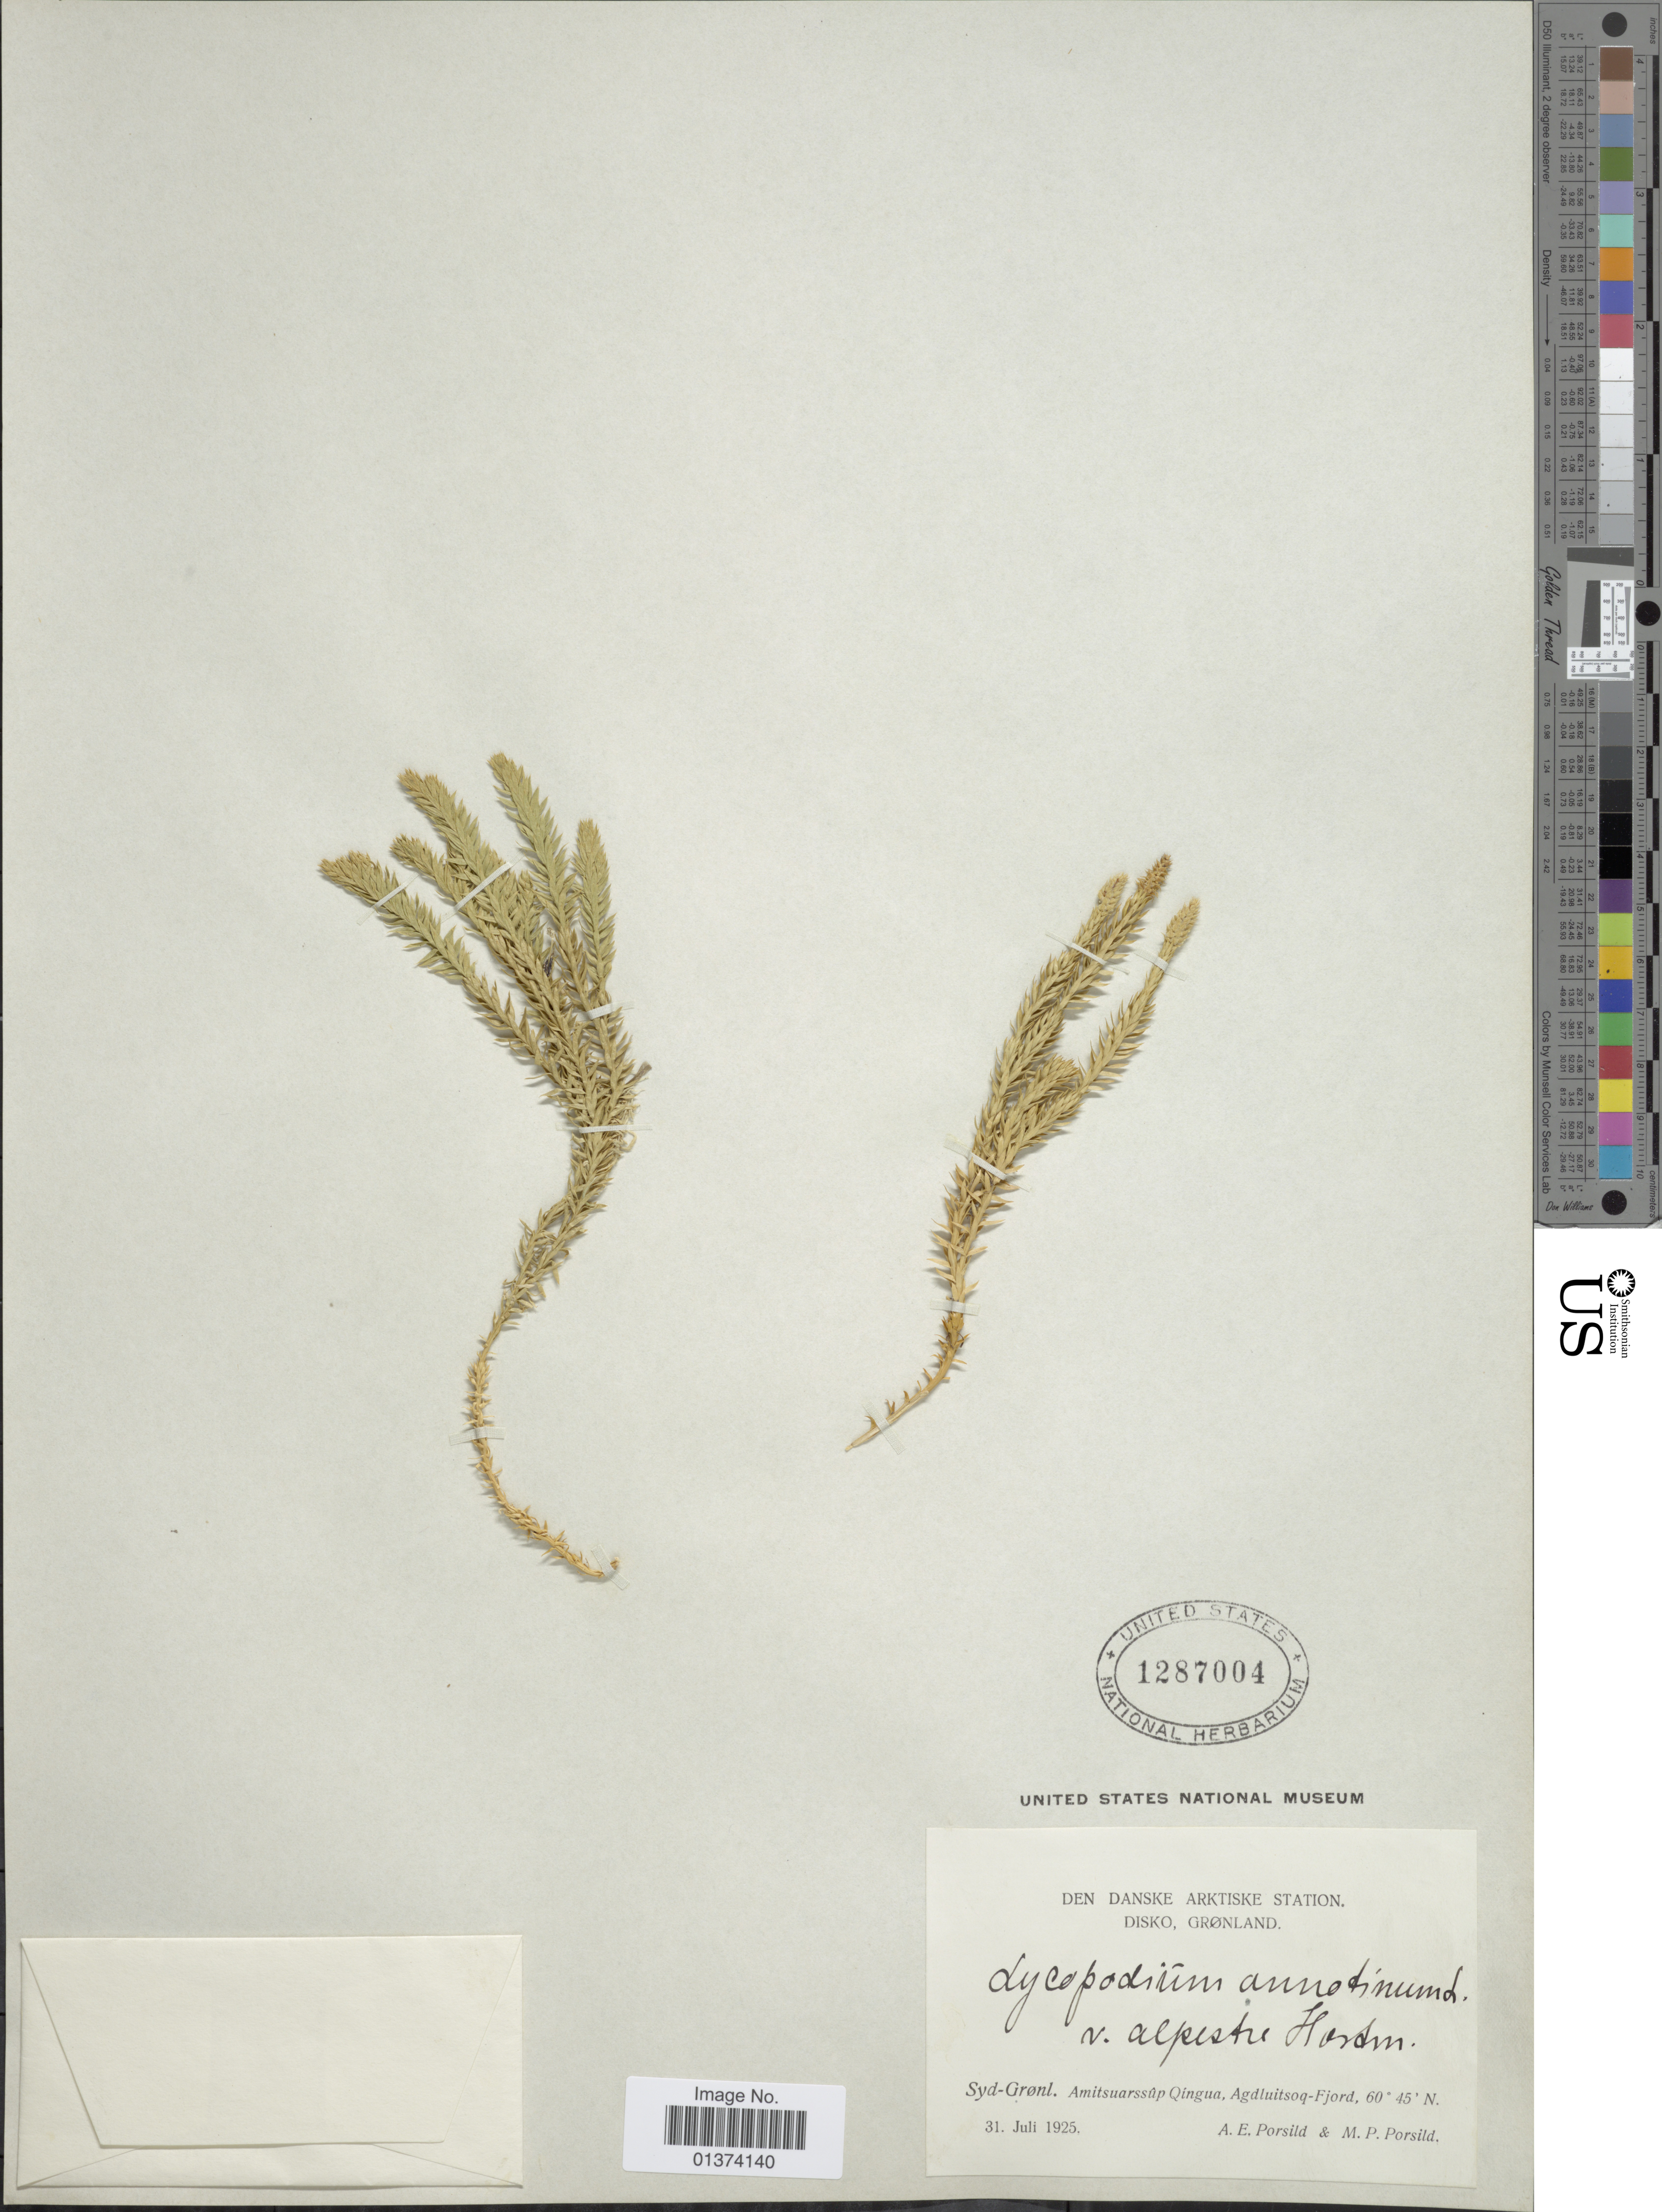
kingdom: Plantae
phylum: Tracheophyta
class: Lycopodiopsida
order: Lycopodiales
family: Lycopodiaceae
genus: Spinulum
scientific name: Spinulum annotinum subsp. annotinum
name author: (L.) A. Haines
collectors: A. E. Porsild & M. P. Porsild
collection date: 1925-07-31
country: Greenland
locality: Syd-Grønl. Amitsuarssûp Qingua, Agdluitsoq-Fjord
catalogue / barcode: US 1287004